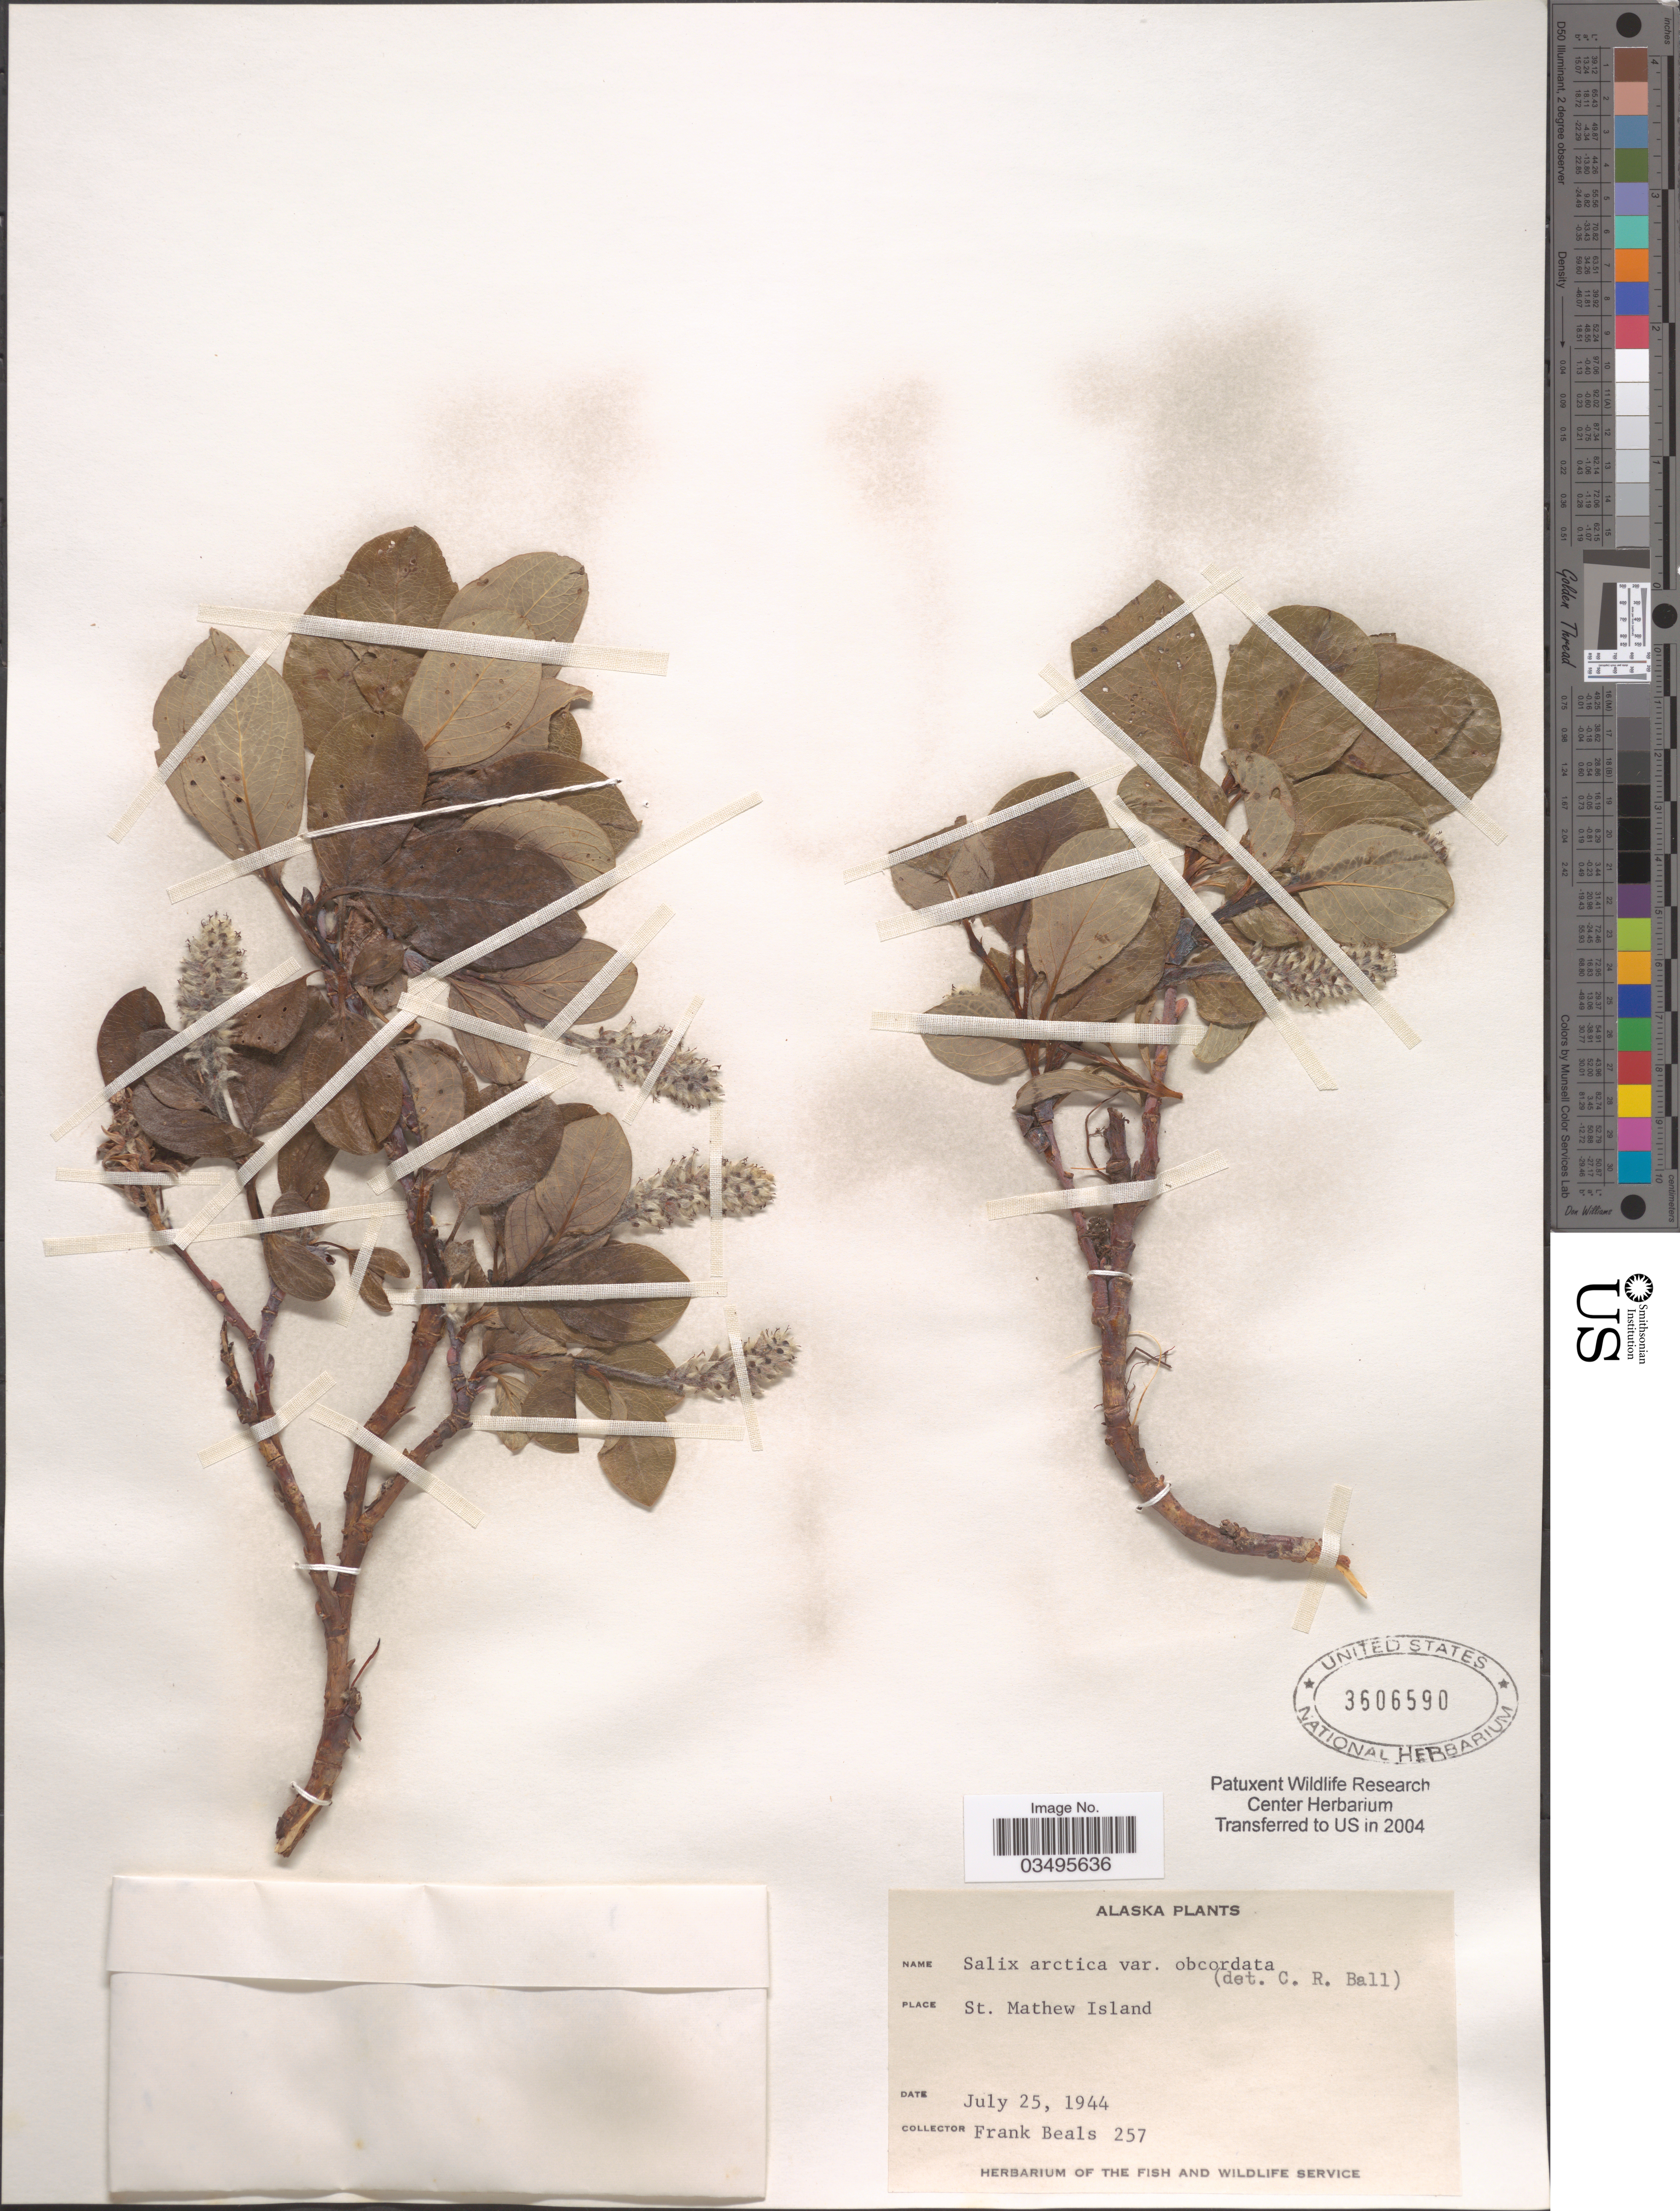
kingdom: Plantae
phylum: Tracheophyta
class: Magnoliopsida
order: Malpighiales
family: Salicaceae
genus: Salix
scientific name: Salix arctica var. obcordata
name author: (Andersson) Rydb.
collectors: F. Beals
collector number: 257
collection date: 1944-07-25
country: United States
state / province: Alaska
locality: St. Mathew Island.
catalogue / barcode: US 3606590